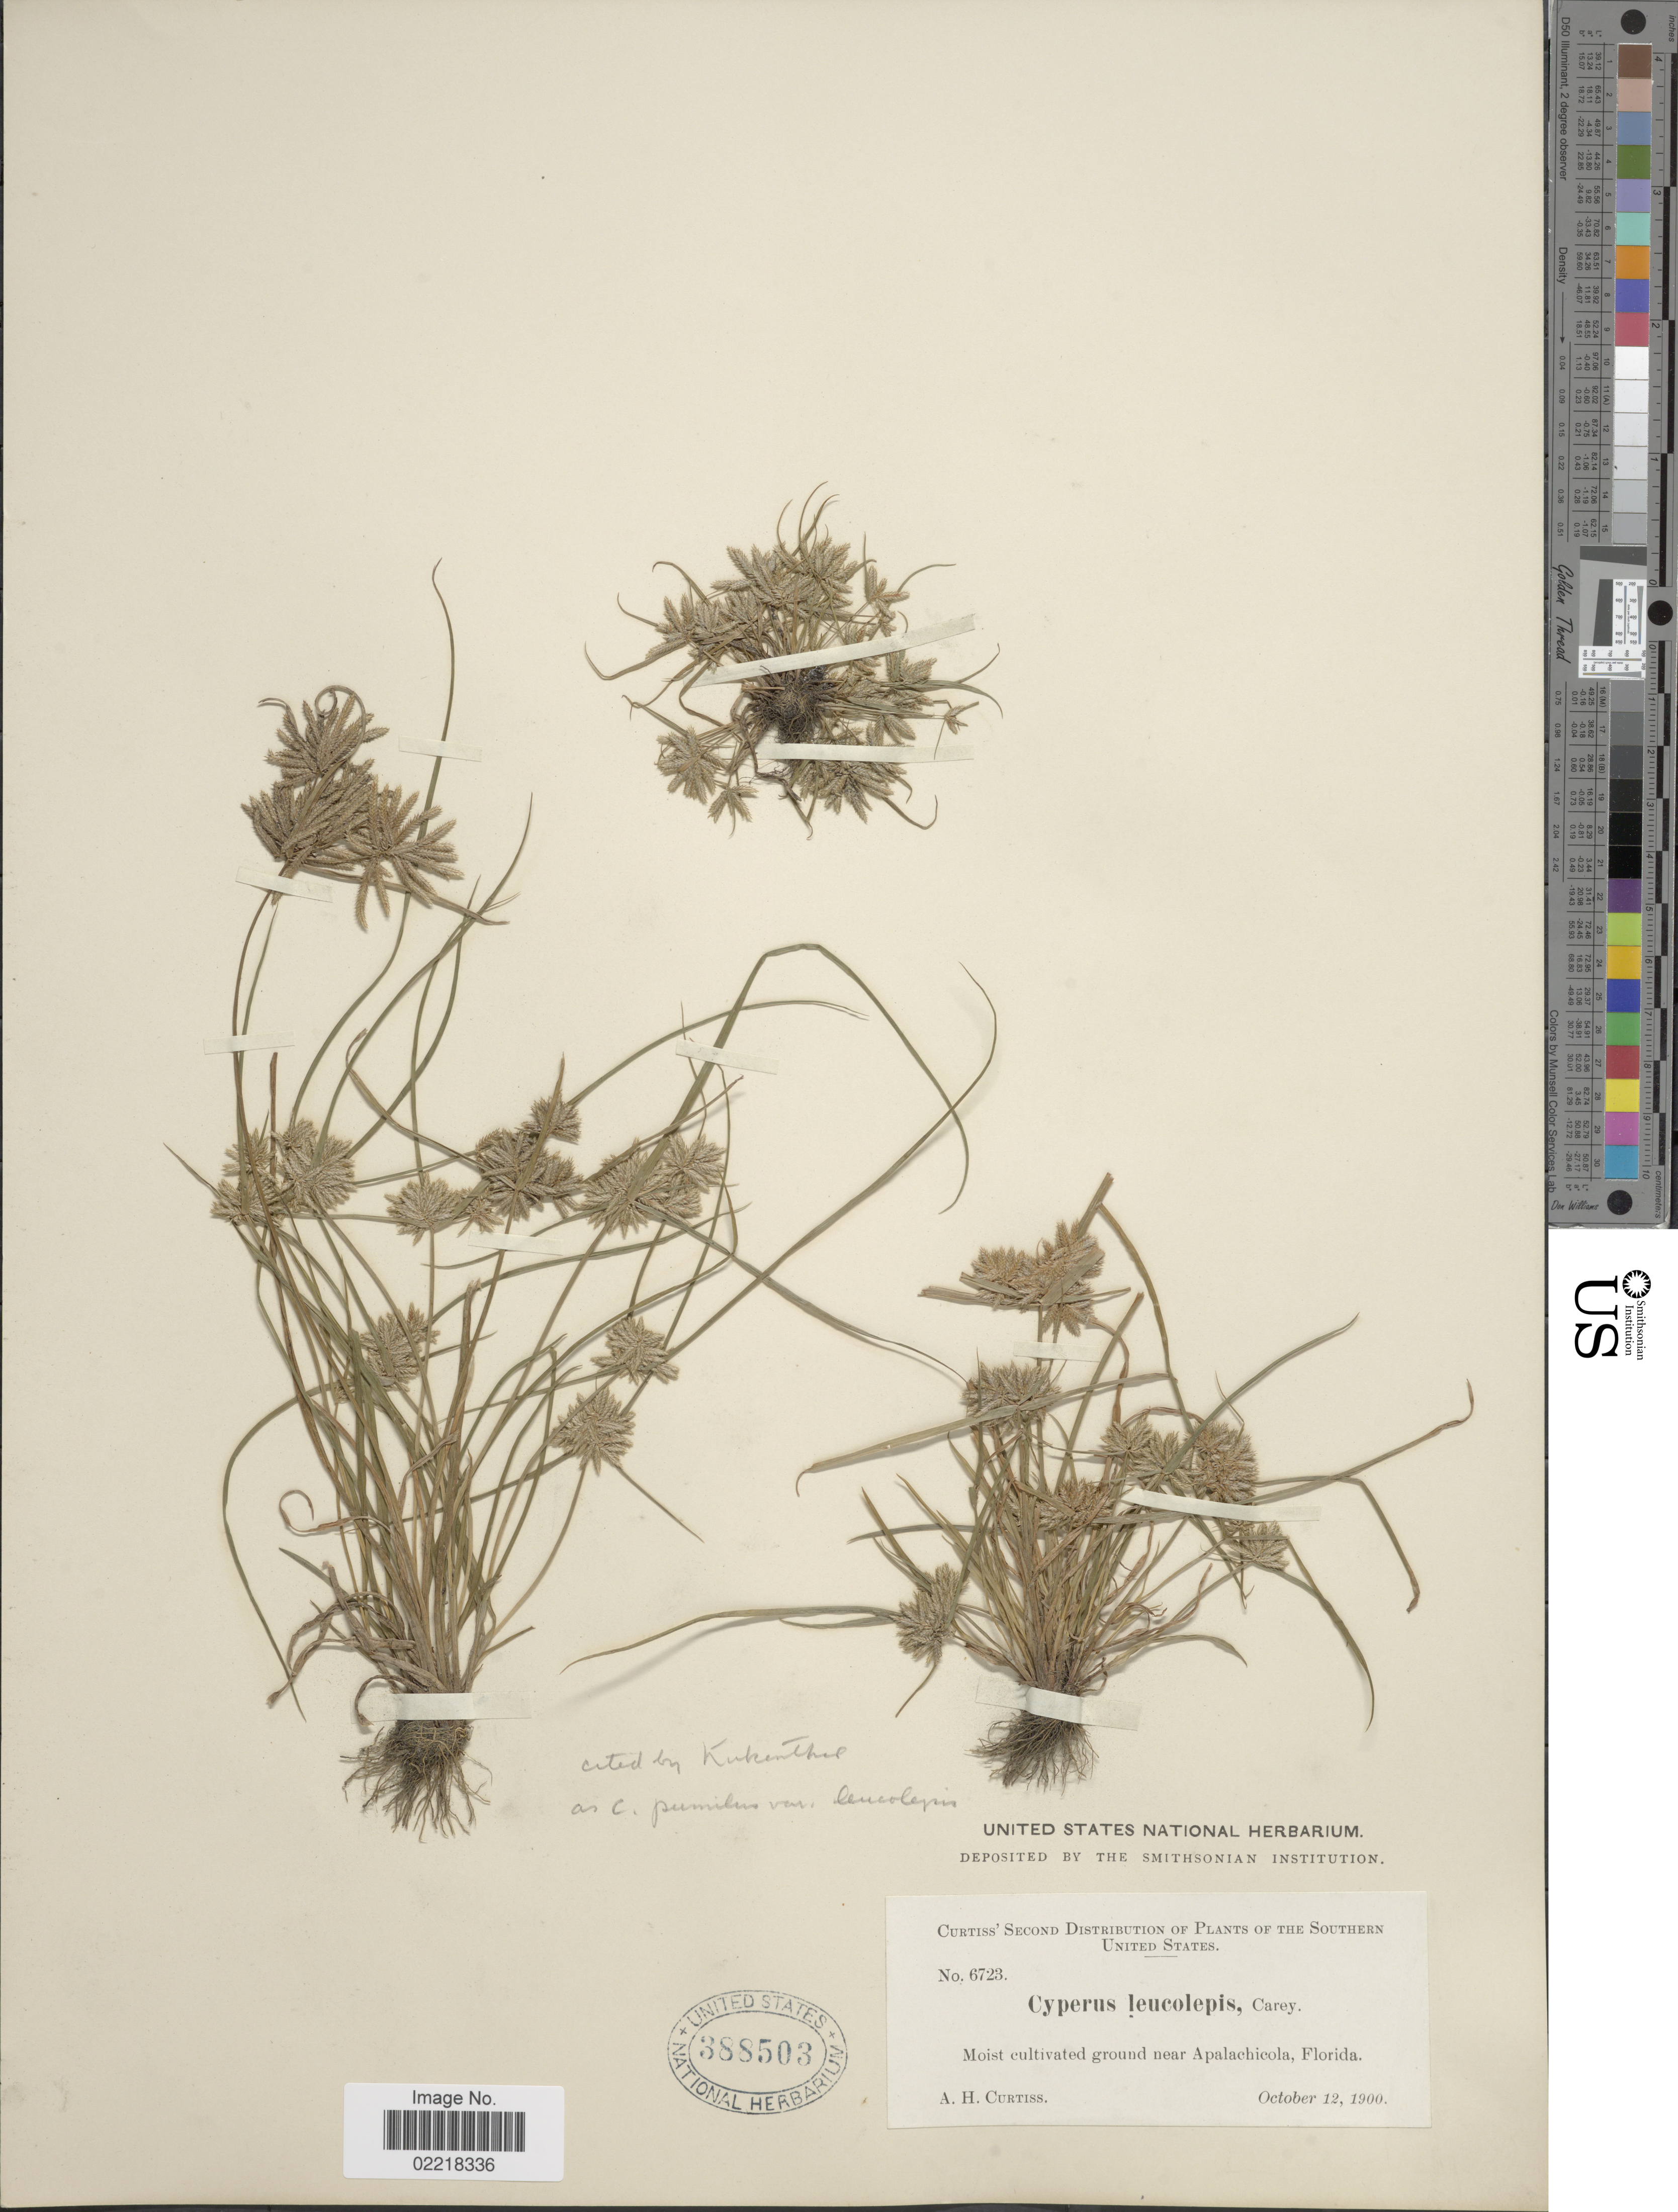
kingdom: Plantae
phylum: Tracheophyta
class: Liliopsida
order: Poales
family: Cyperaceae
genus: Cyperus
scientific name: Cyperus pumilus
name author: L.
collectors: A. H. Curtiss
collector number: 6723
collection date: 1900-10-12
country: United States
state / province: Florida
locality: Southern United States, near Apalachicola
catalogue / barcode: US 388503